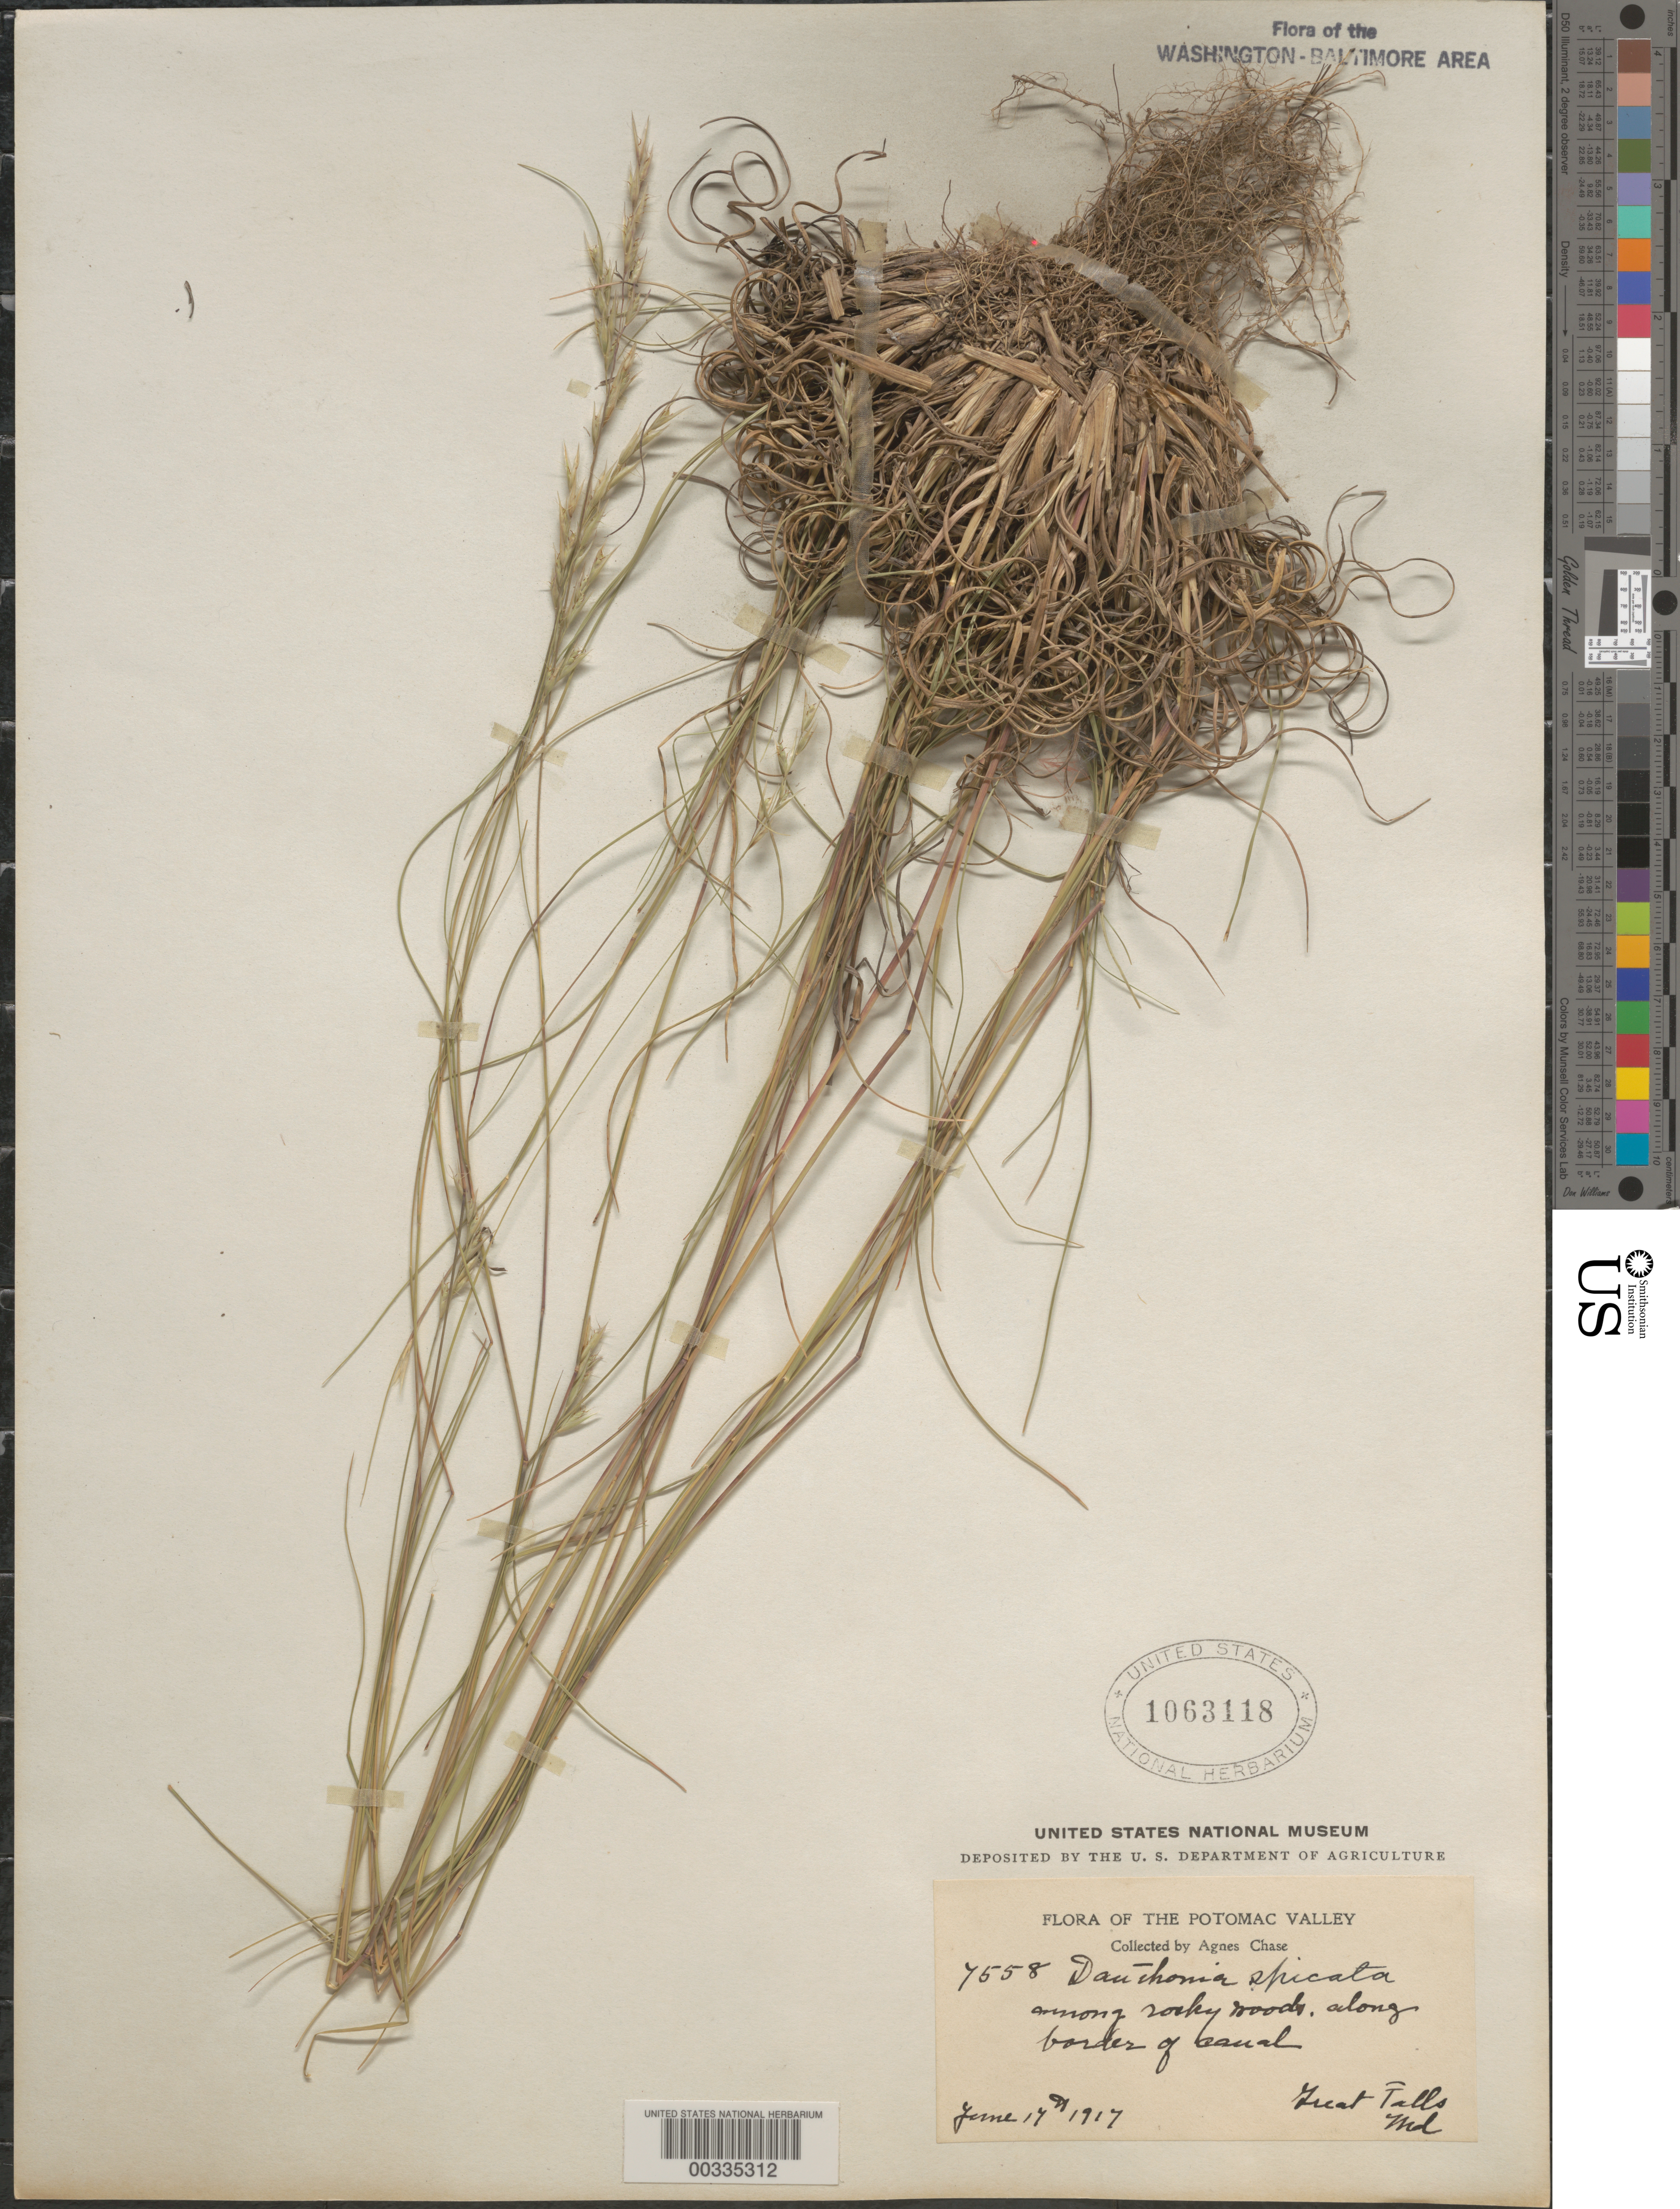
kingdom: Plantae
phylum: Tracheophyta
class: Liliopsida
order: Poales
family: Poaceae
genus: Danthonia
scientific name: Danthonia spicata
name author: (L.) P. Beauv. ex Roem. & Schult.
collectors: A. Chase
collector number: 7558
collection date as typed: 17 Jun 1917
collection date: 1917-06-17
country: United States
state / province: Maryland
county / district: Montgomery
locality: Great Falls, along border of Canal C. & O. Canal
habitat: Among rocky woods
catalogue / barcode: US 1063118